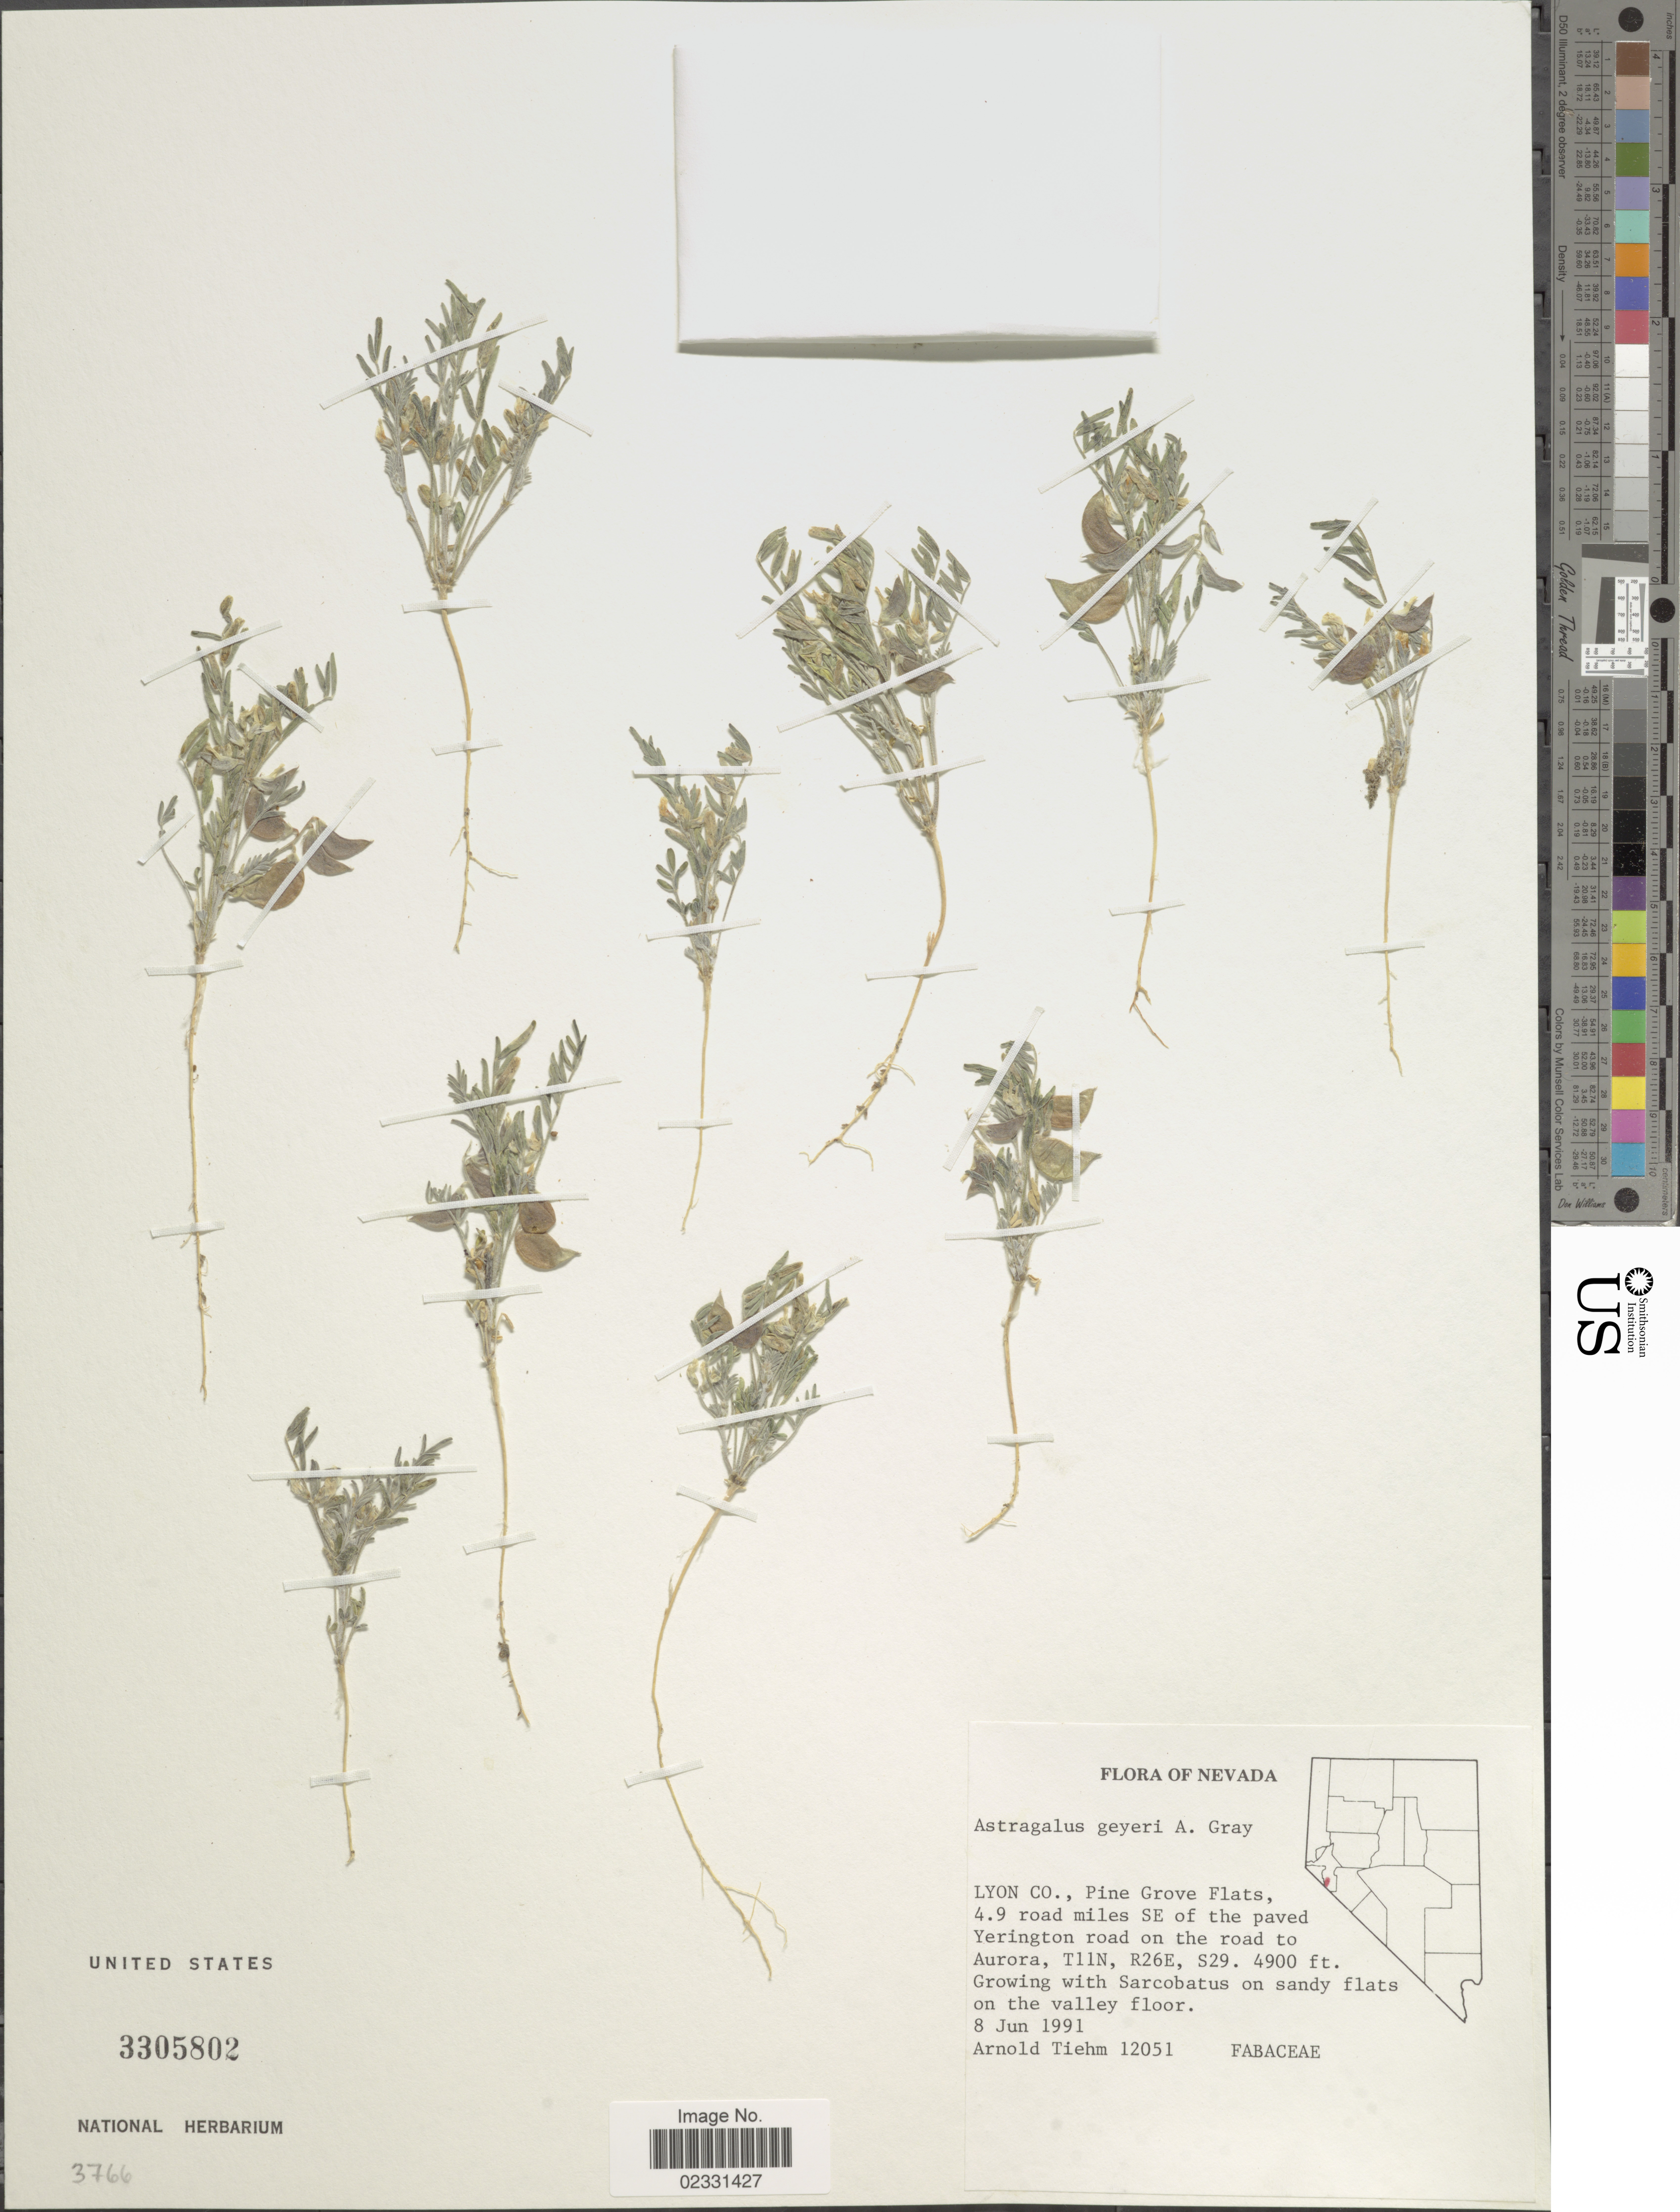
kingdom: Plantae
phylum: Tracheophyta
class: Magnoliopsida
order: Fabales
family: Fabaceae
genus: Astragalus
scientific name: Astragalus geyeri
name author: A. Gray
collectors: A. Tiehm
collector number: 12051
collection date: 1991-06-08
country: United States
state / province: Nevada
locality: Lyon Co., Pine Grove Flats, 4.9 road miles SE of the paved Yerington road on the road to Aurora, T11N, R26E, S29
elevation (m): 1494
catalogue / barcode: US 3305802